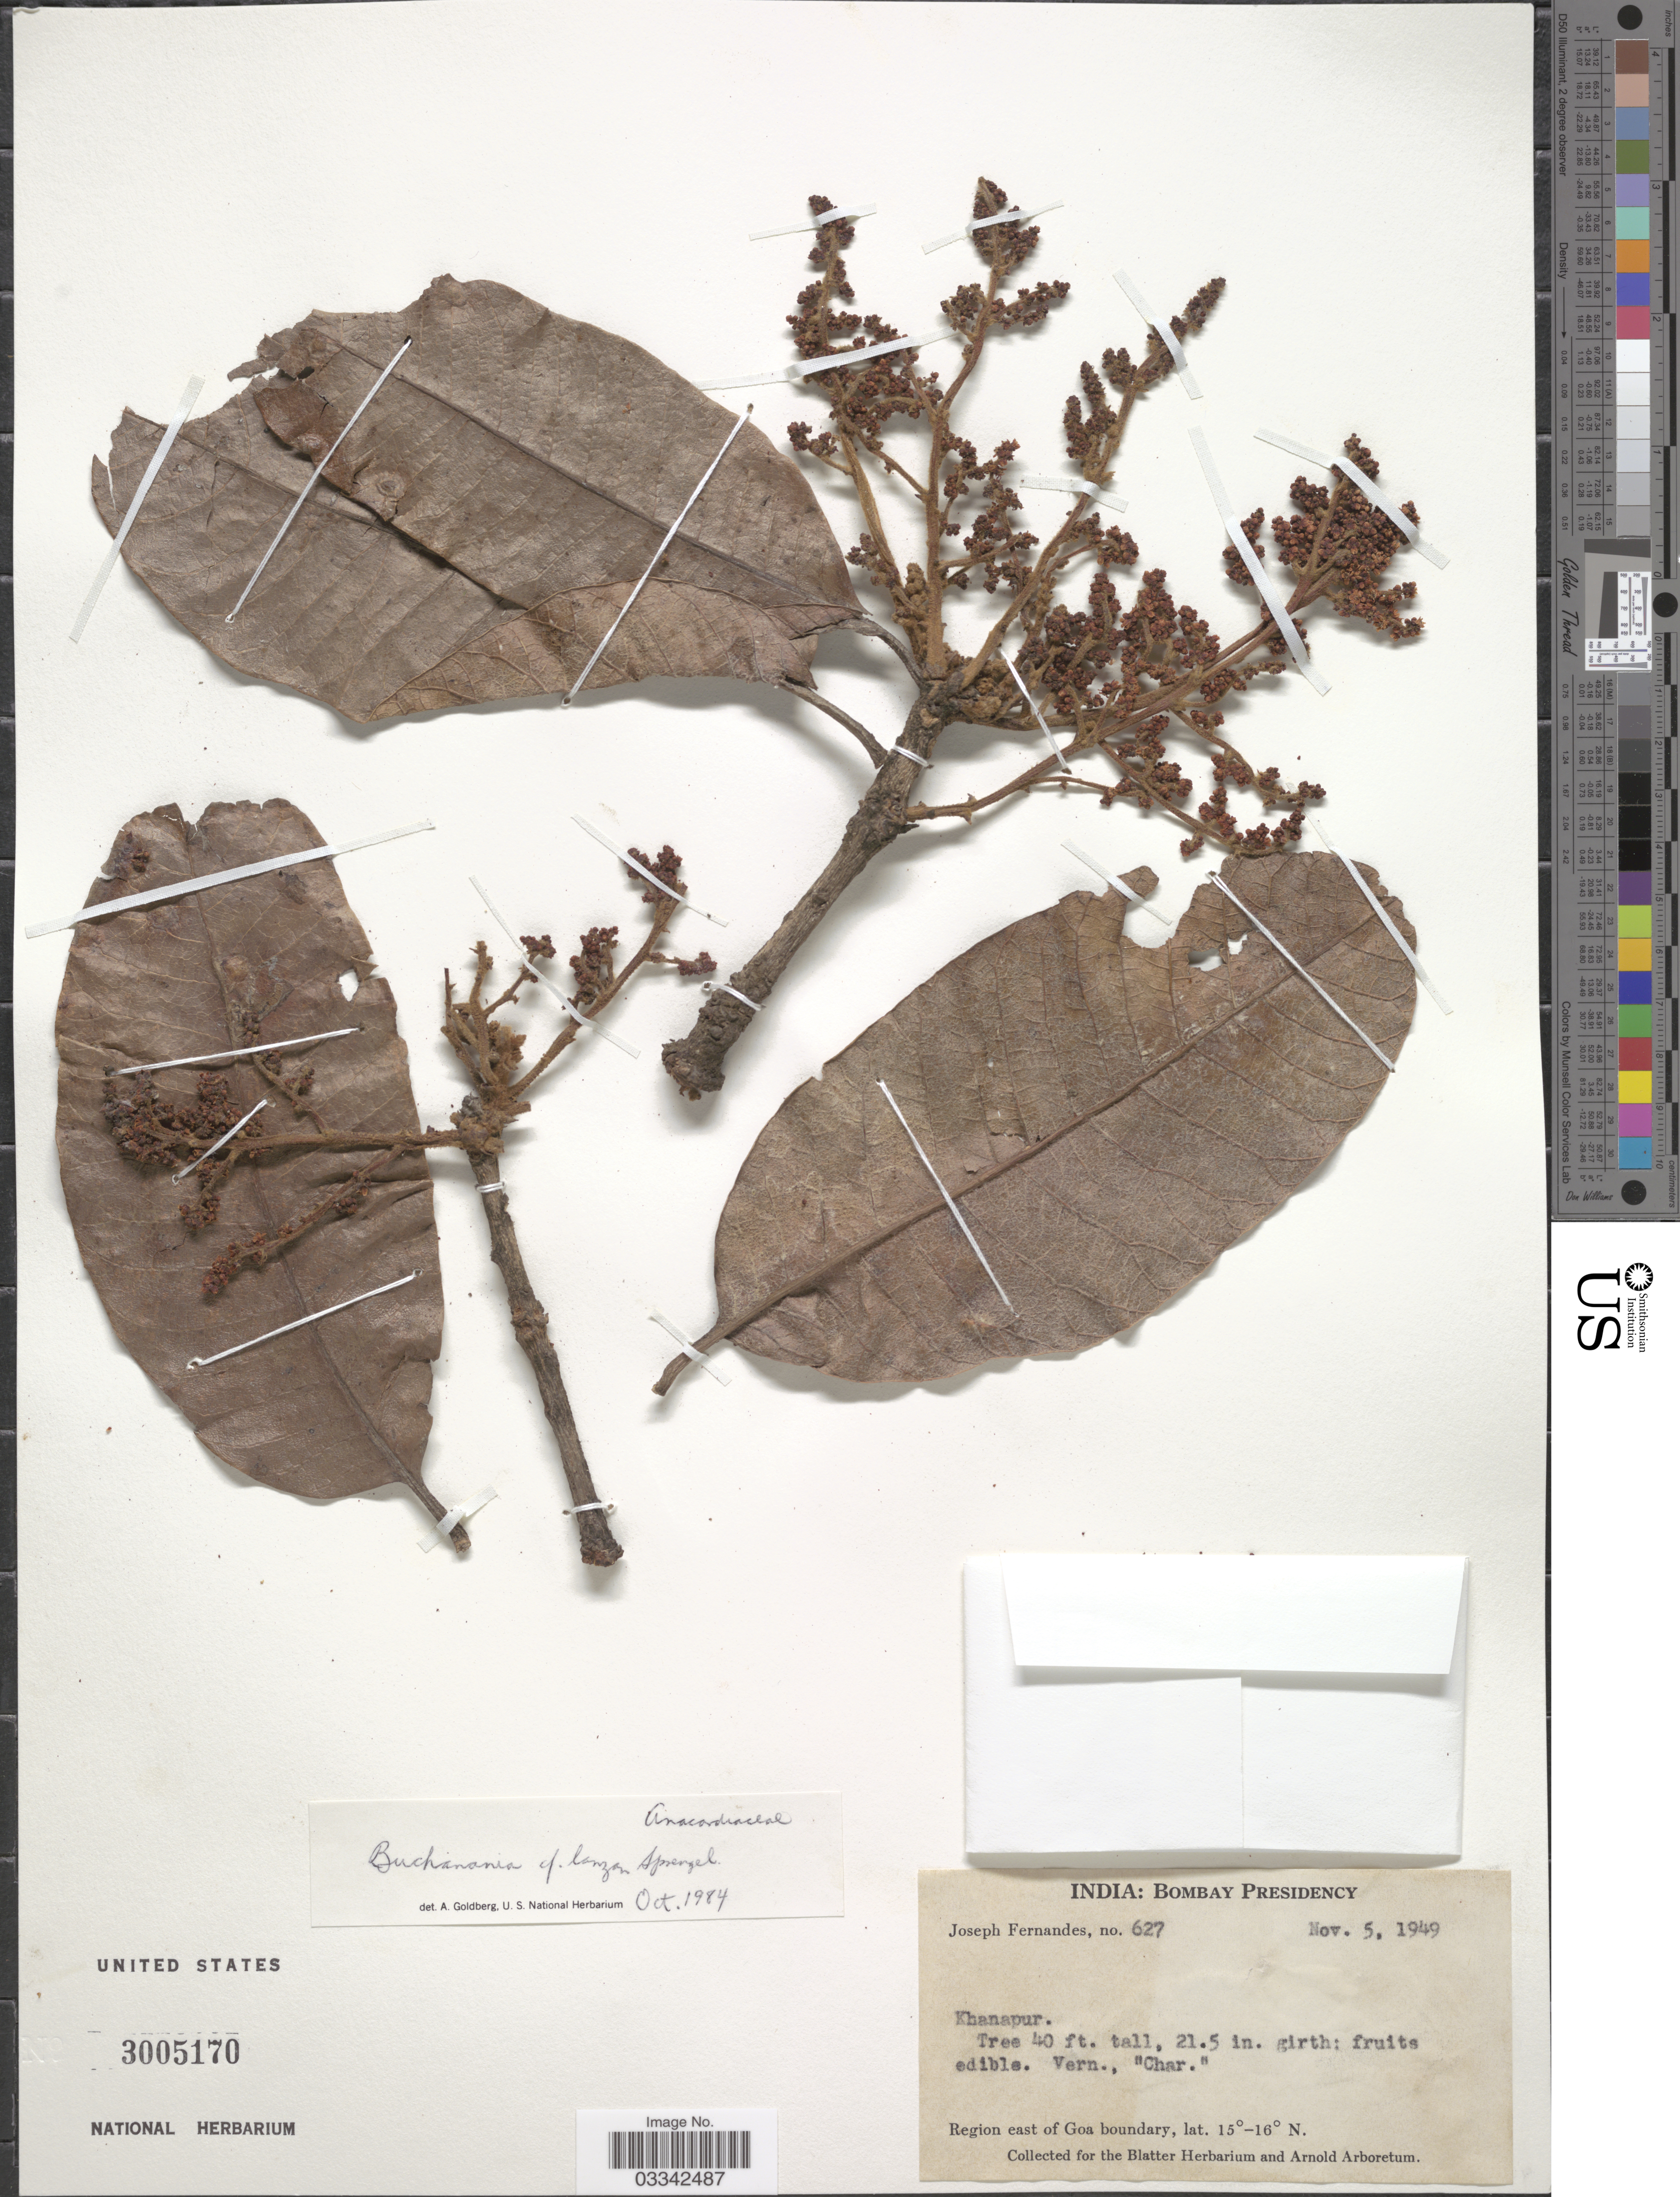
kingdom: Plantae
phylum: Tracheophyta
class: Magnoliopsida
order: Sapindales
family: Anacardiaceae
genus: Buchanania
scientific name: Buchanania lanzan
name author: Spreng.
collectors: J. Fernandes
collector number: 627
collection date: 1949-11-05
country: India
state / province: Goa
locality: Bombay Presidency. Khanapur. Region east of Goa boundary.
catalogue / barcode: US 3005170